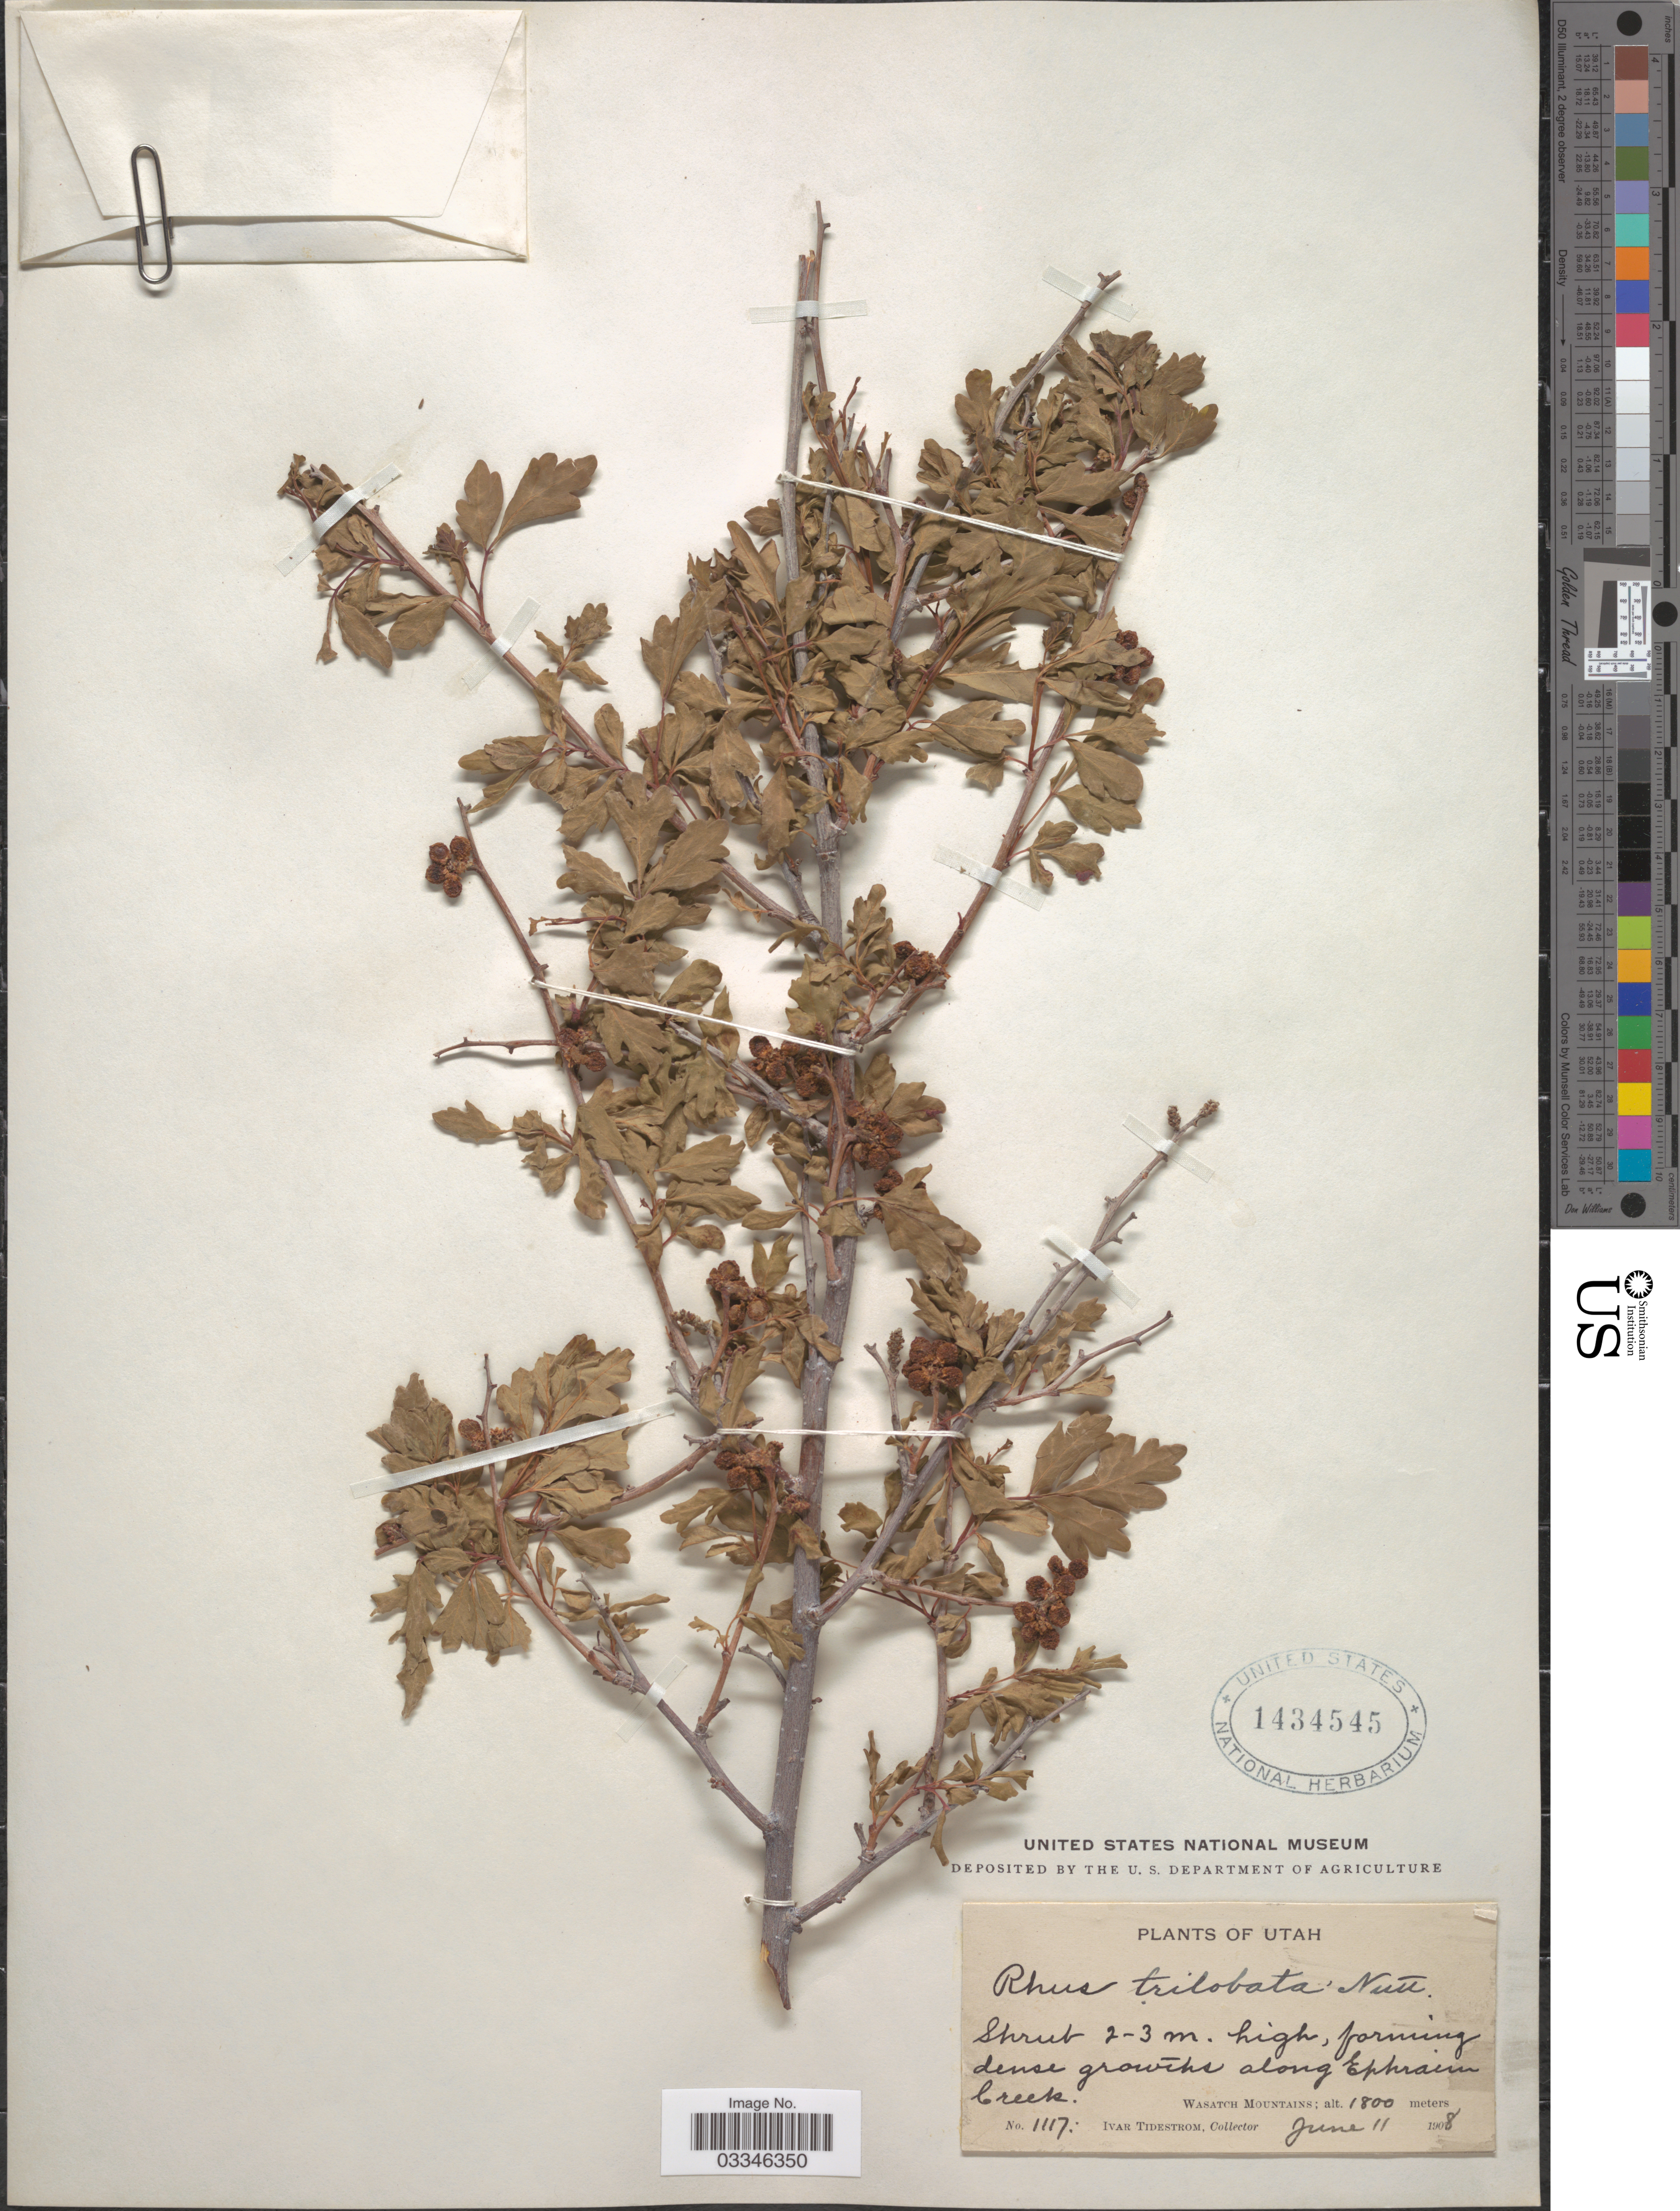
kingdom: Plantae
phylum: Tracheophyta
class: Magnoliopsida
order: Sapindales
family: Anacardiaceae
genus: Rhus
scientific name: Rhus trilobata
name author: Nutt.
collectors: I. F. Tidestrom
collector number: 1117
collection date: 1908-06-11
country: United States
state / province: Utah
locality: Along Ephraim Creek. Wasatch Mountains.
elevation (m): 1800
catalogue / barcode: US 1434545